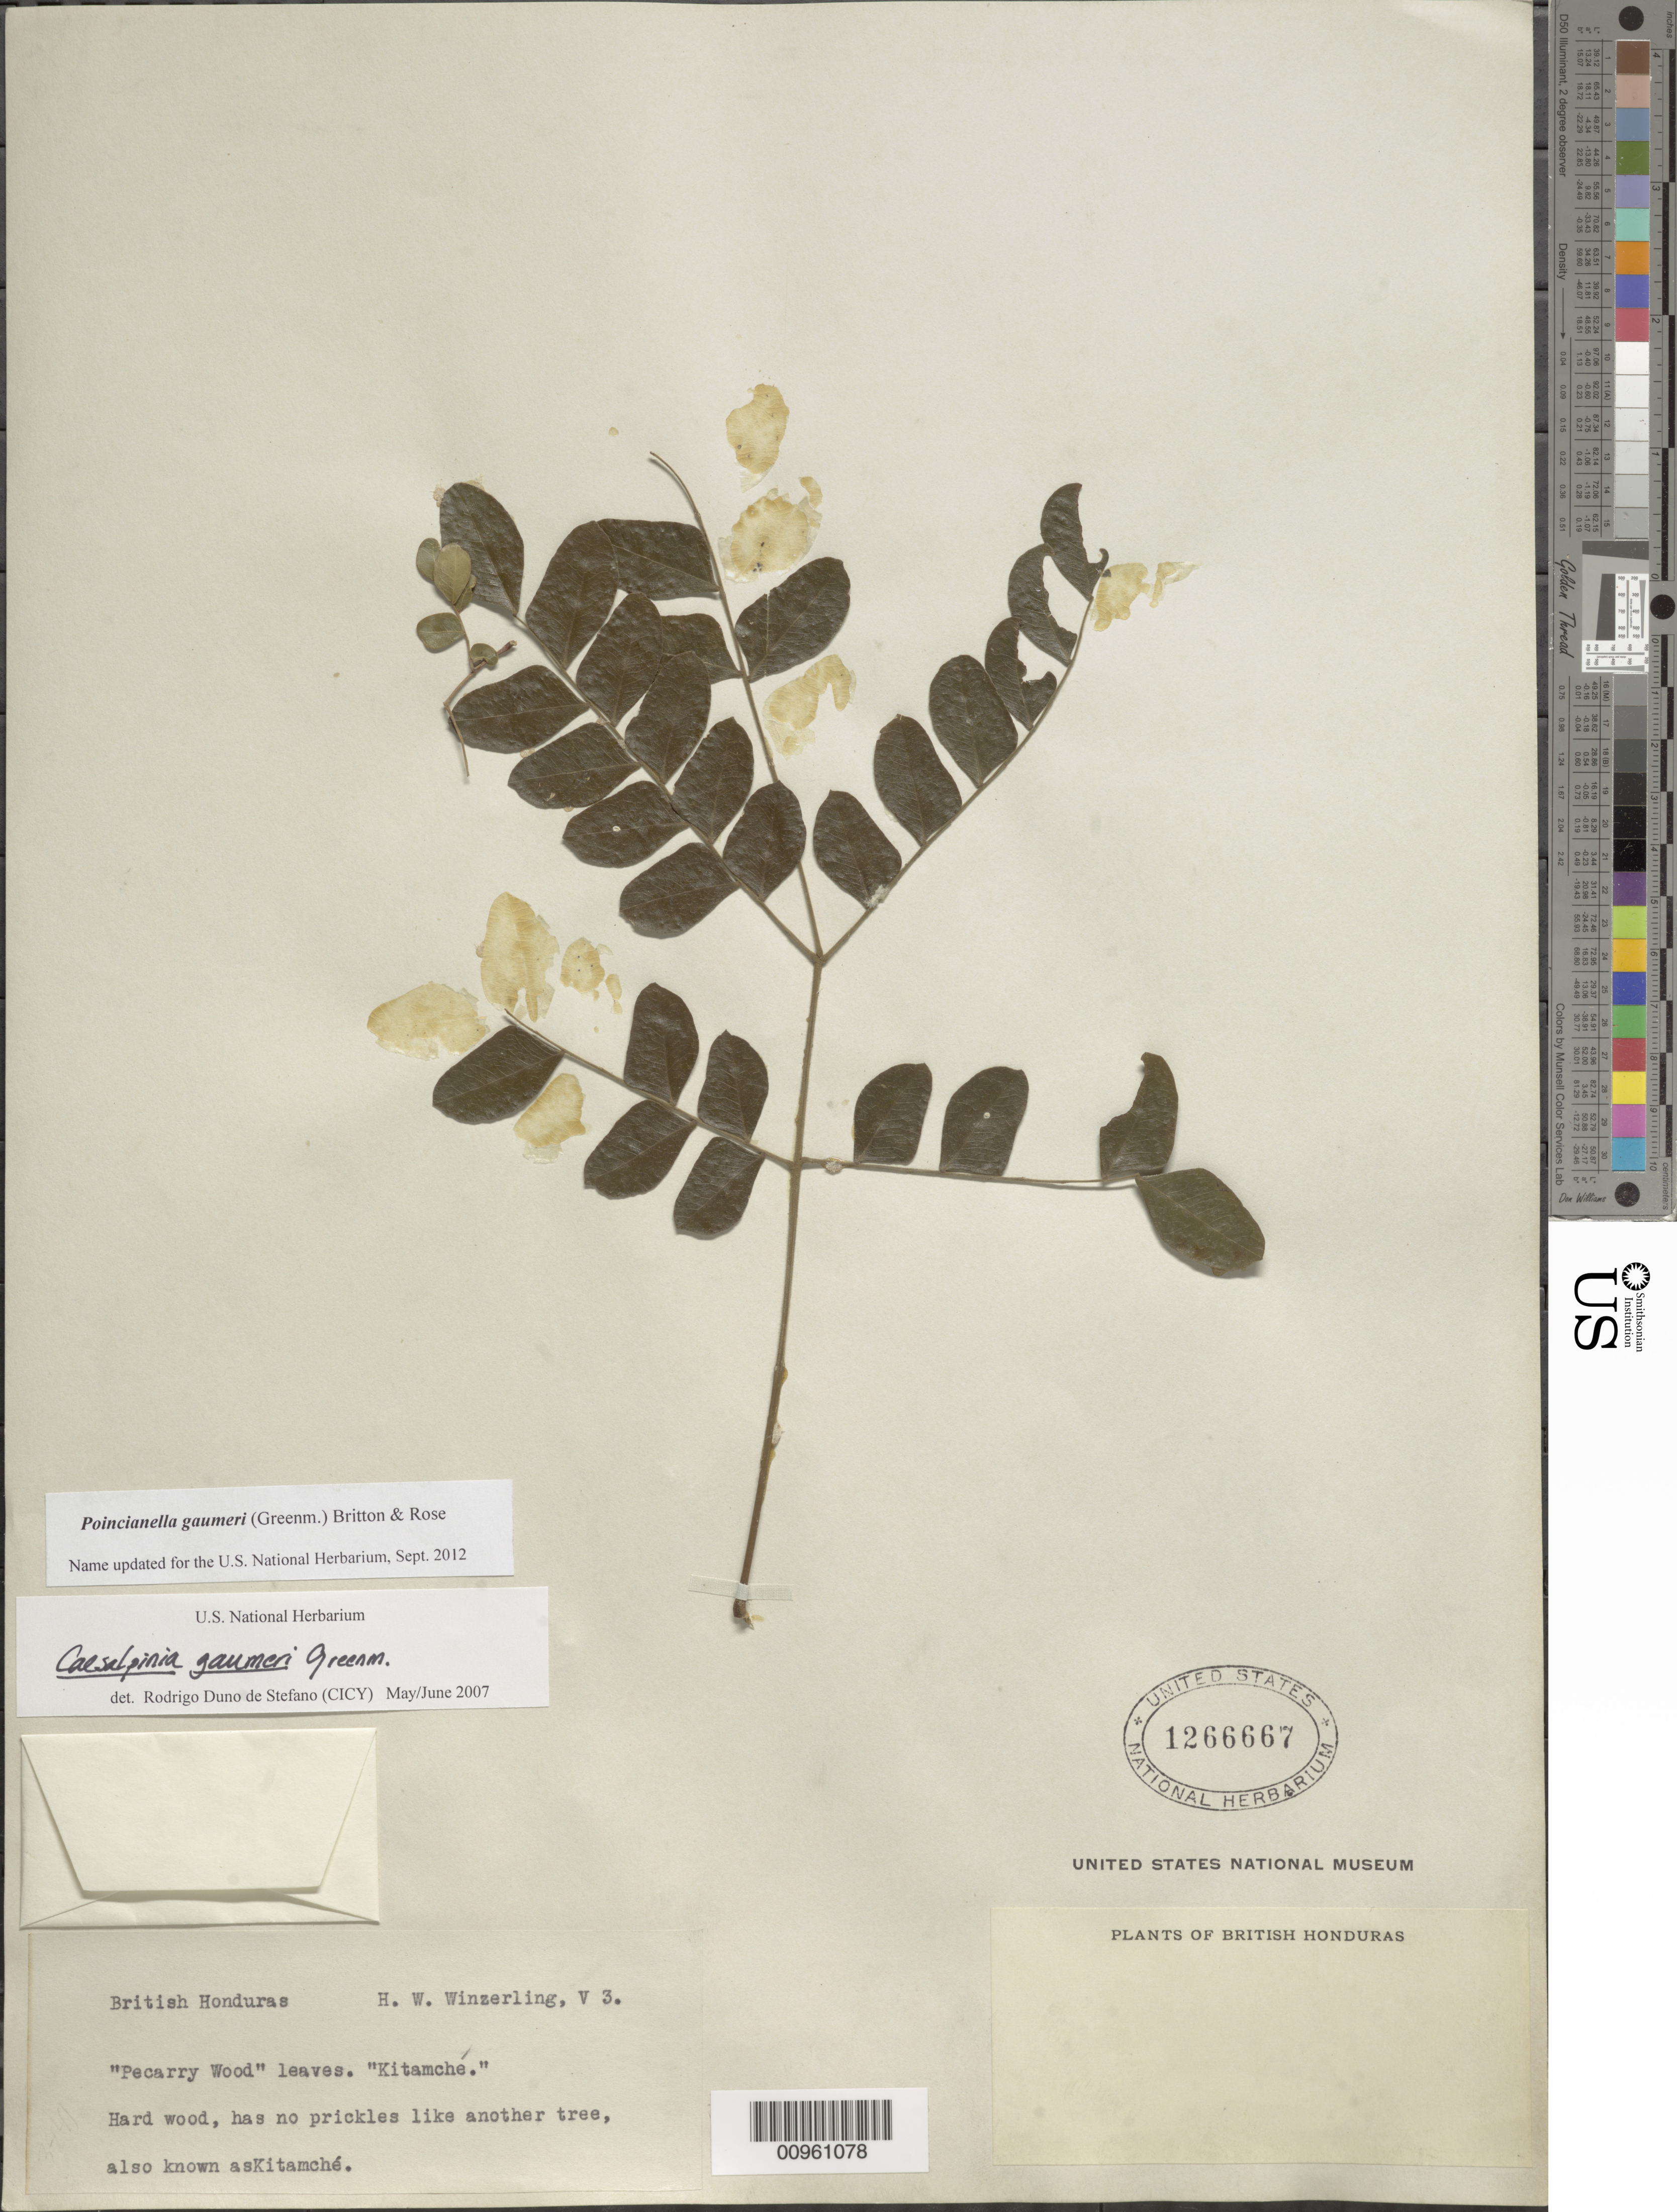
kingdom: Plantae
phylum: Tracheophyta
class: Magnoliopsida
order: Fabales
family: Fabaceae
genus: Cenostigma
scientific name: Cenostigma gaumeri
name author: (Greenm.) Gagnon & G.P. Lewis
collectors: H. Winzerling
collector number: V 3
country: Belize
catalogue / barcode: US 1266667